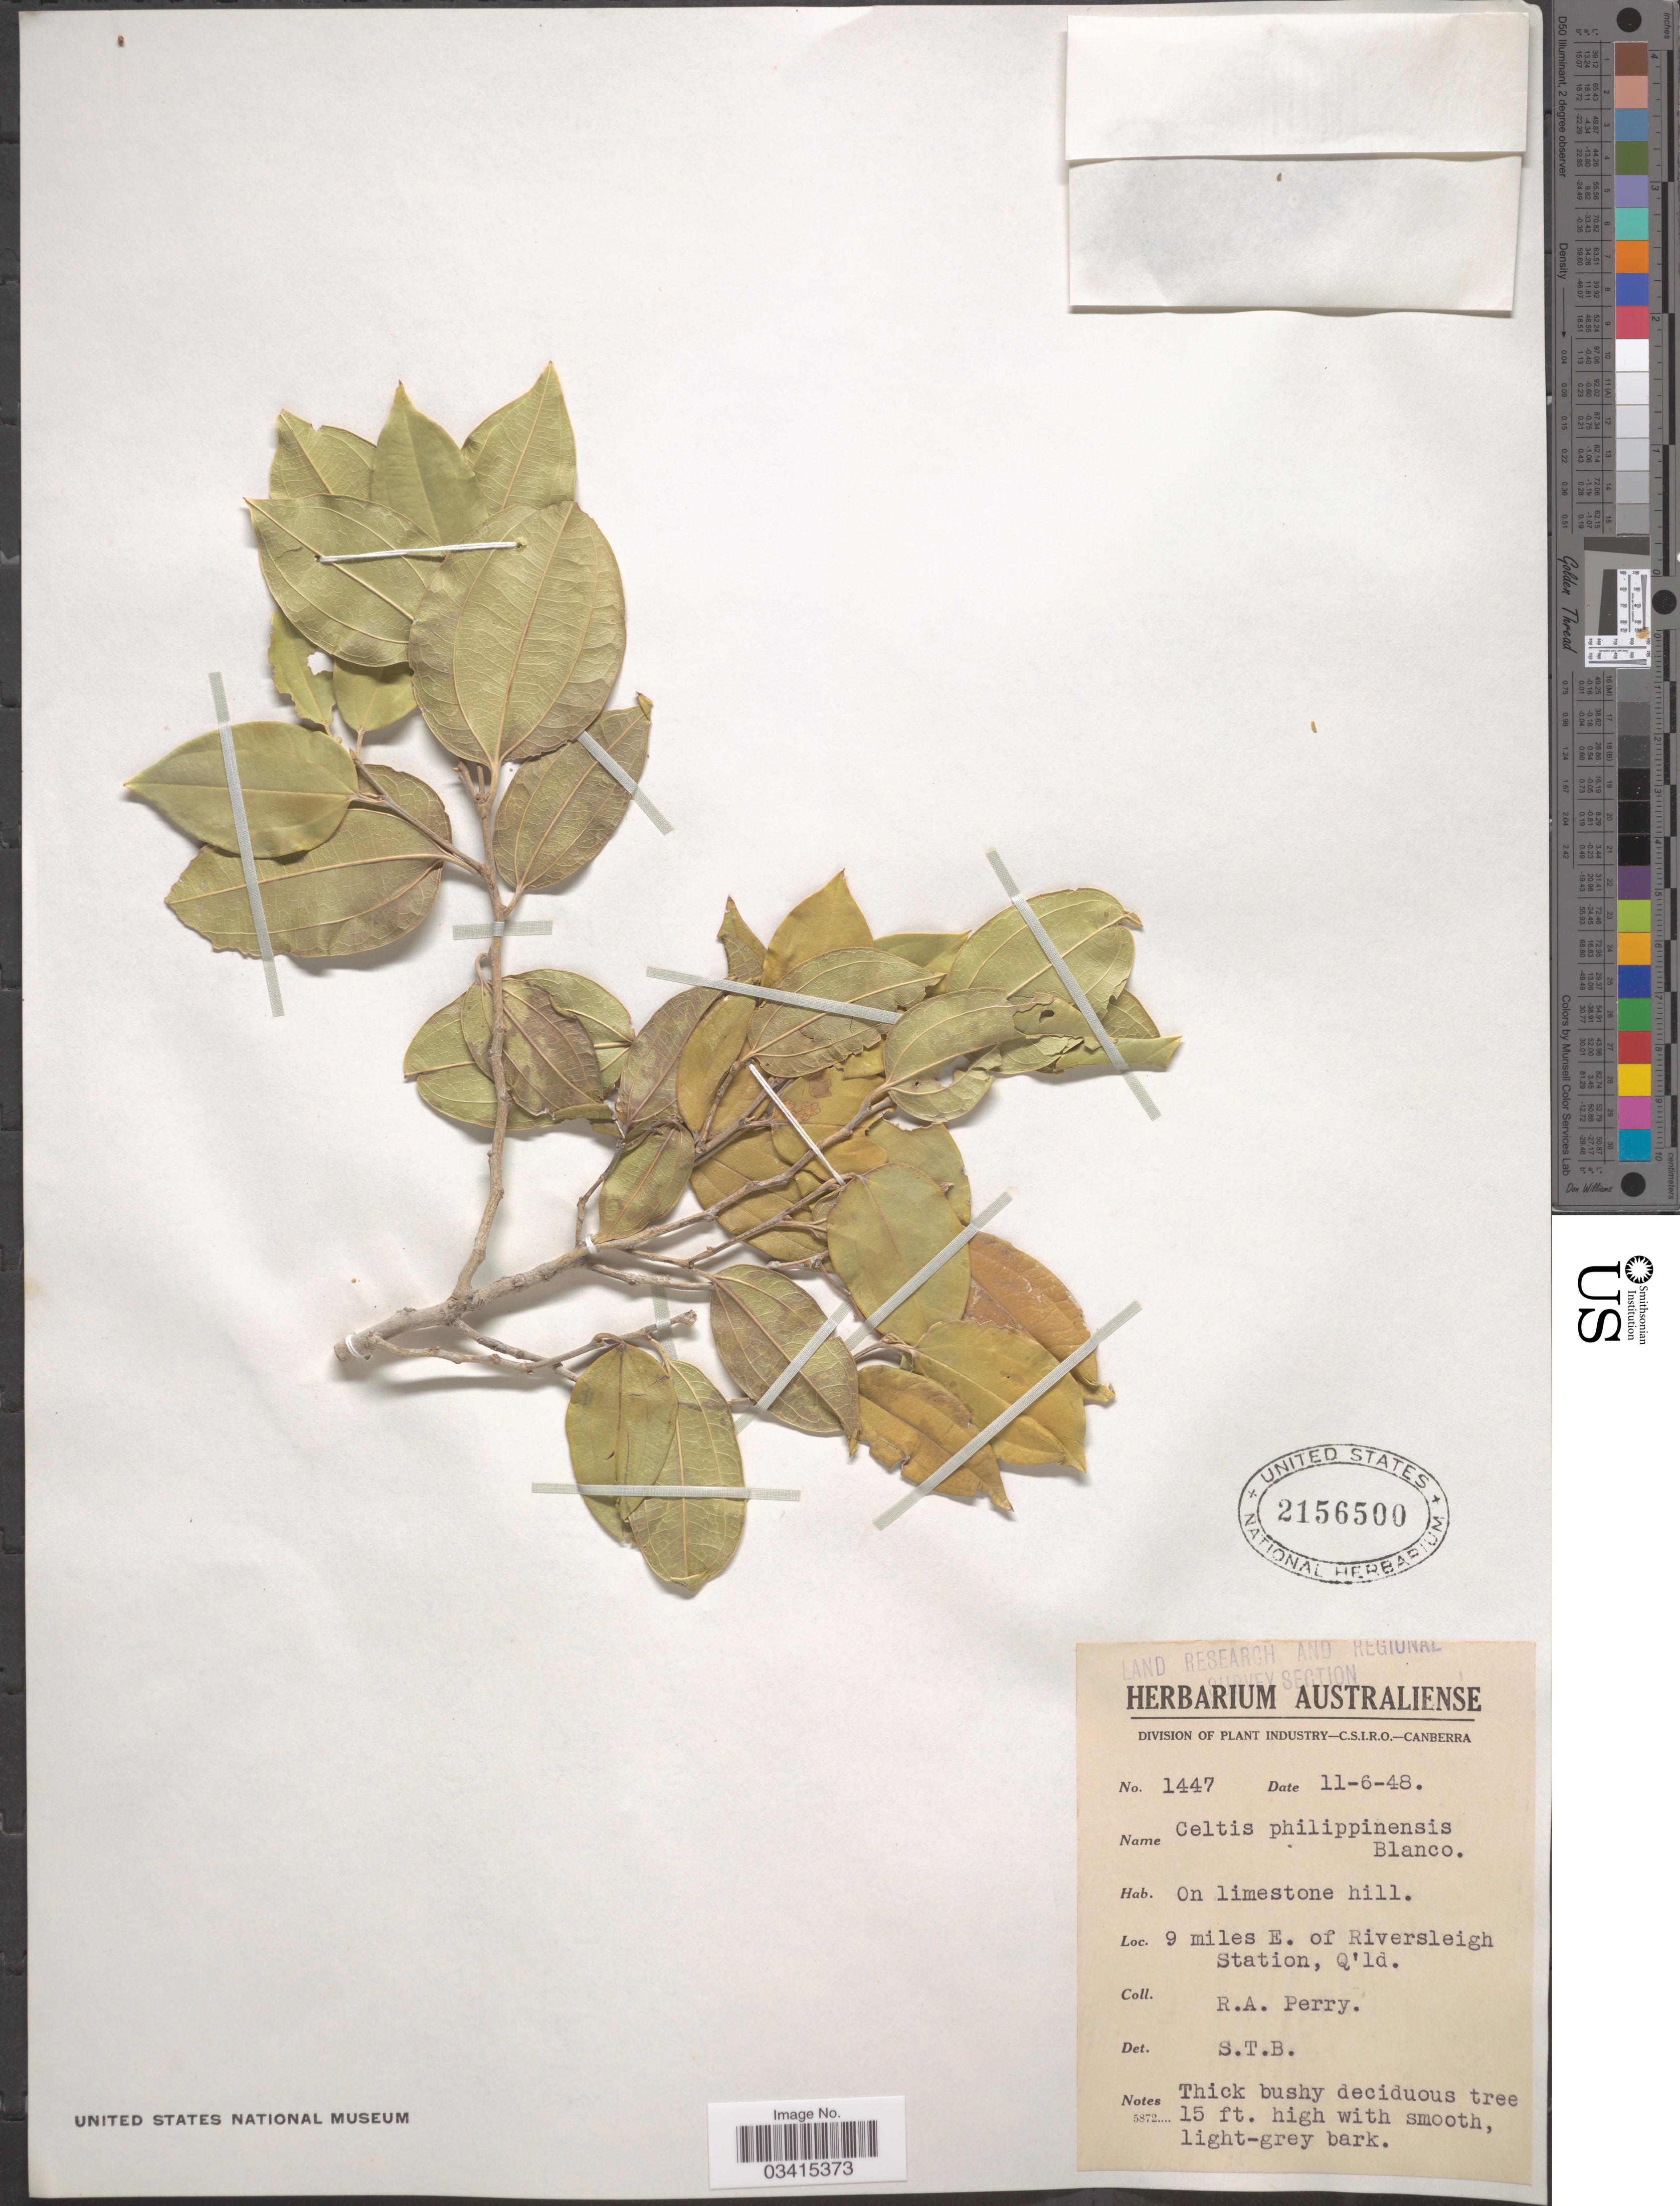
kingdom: Plantae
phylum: Tracheophyta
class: Magnoliopsida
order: Rosales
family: Cannabaceae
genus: Celtis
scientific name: Celtis philippensis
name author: Blanco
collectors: Perry, R. A.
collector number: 1447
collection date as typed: Transcribed d/m/y: 11/6/48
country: Australia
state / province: Queensland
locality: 9 miles E. of Riversleigh Station.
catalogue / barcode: US 2156500